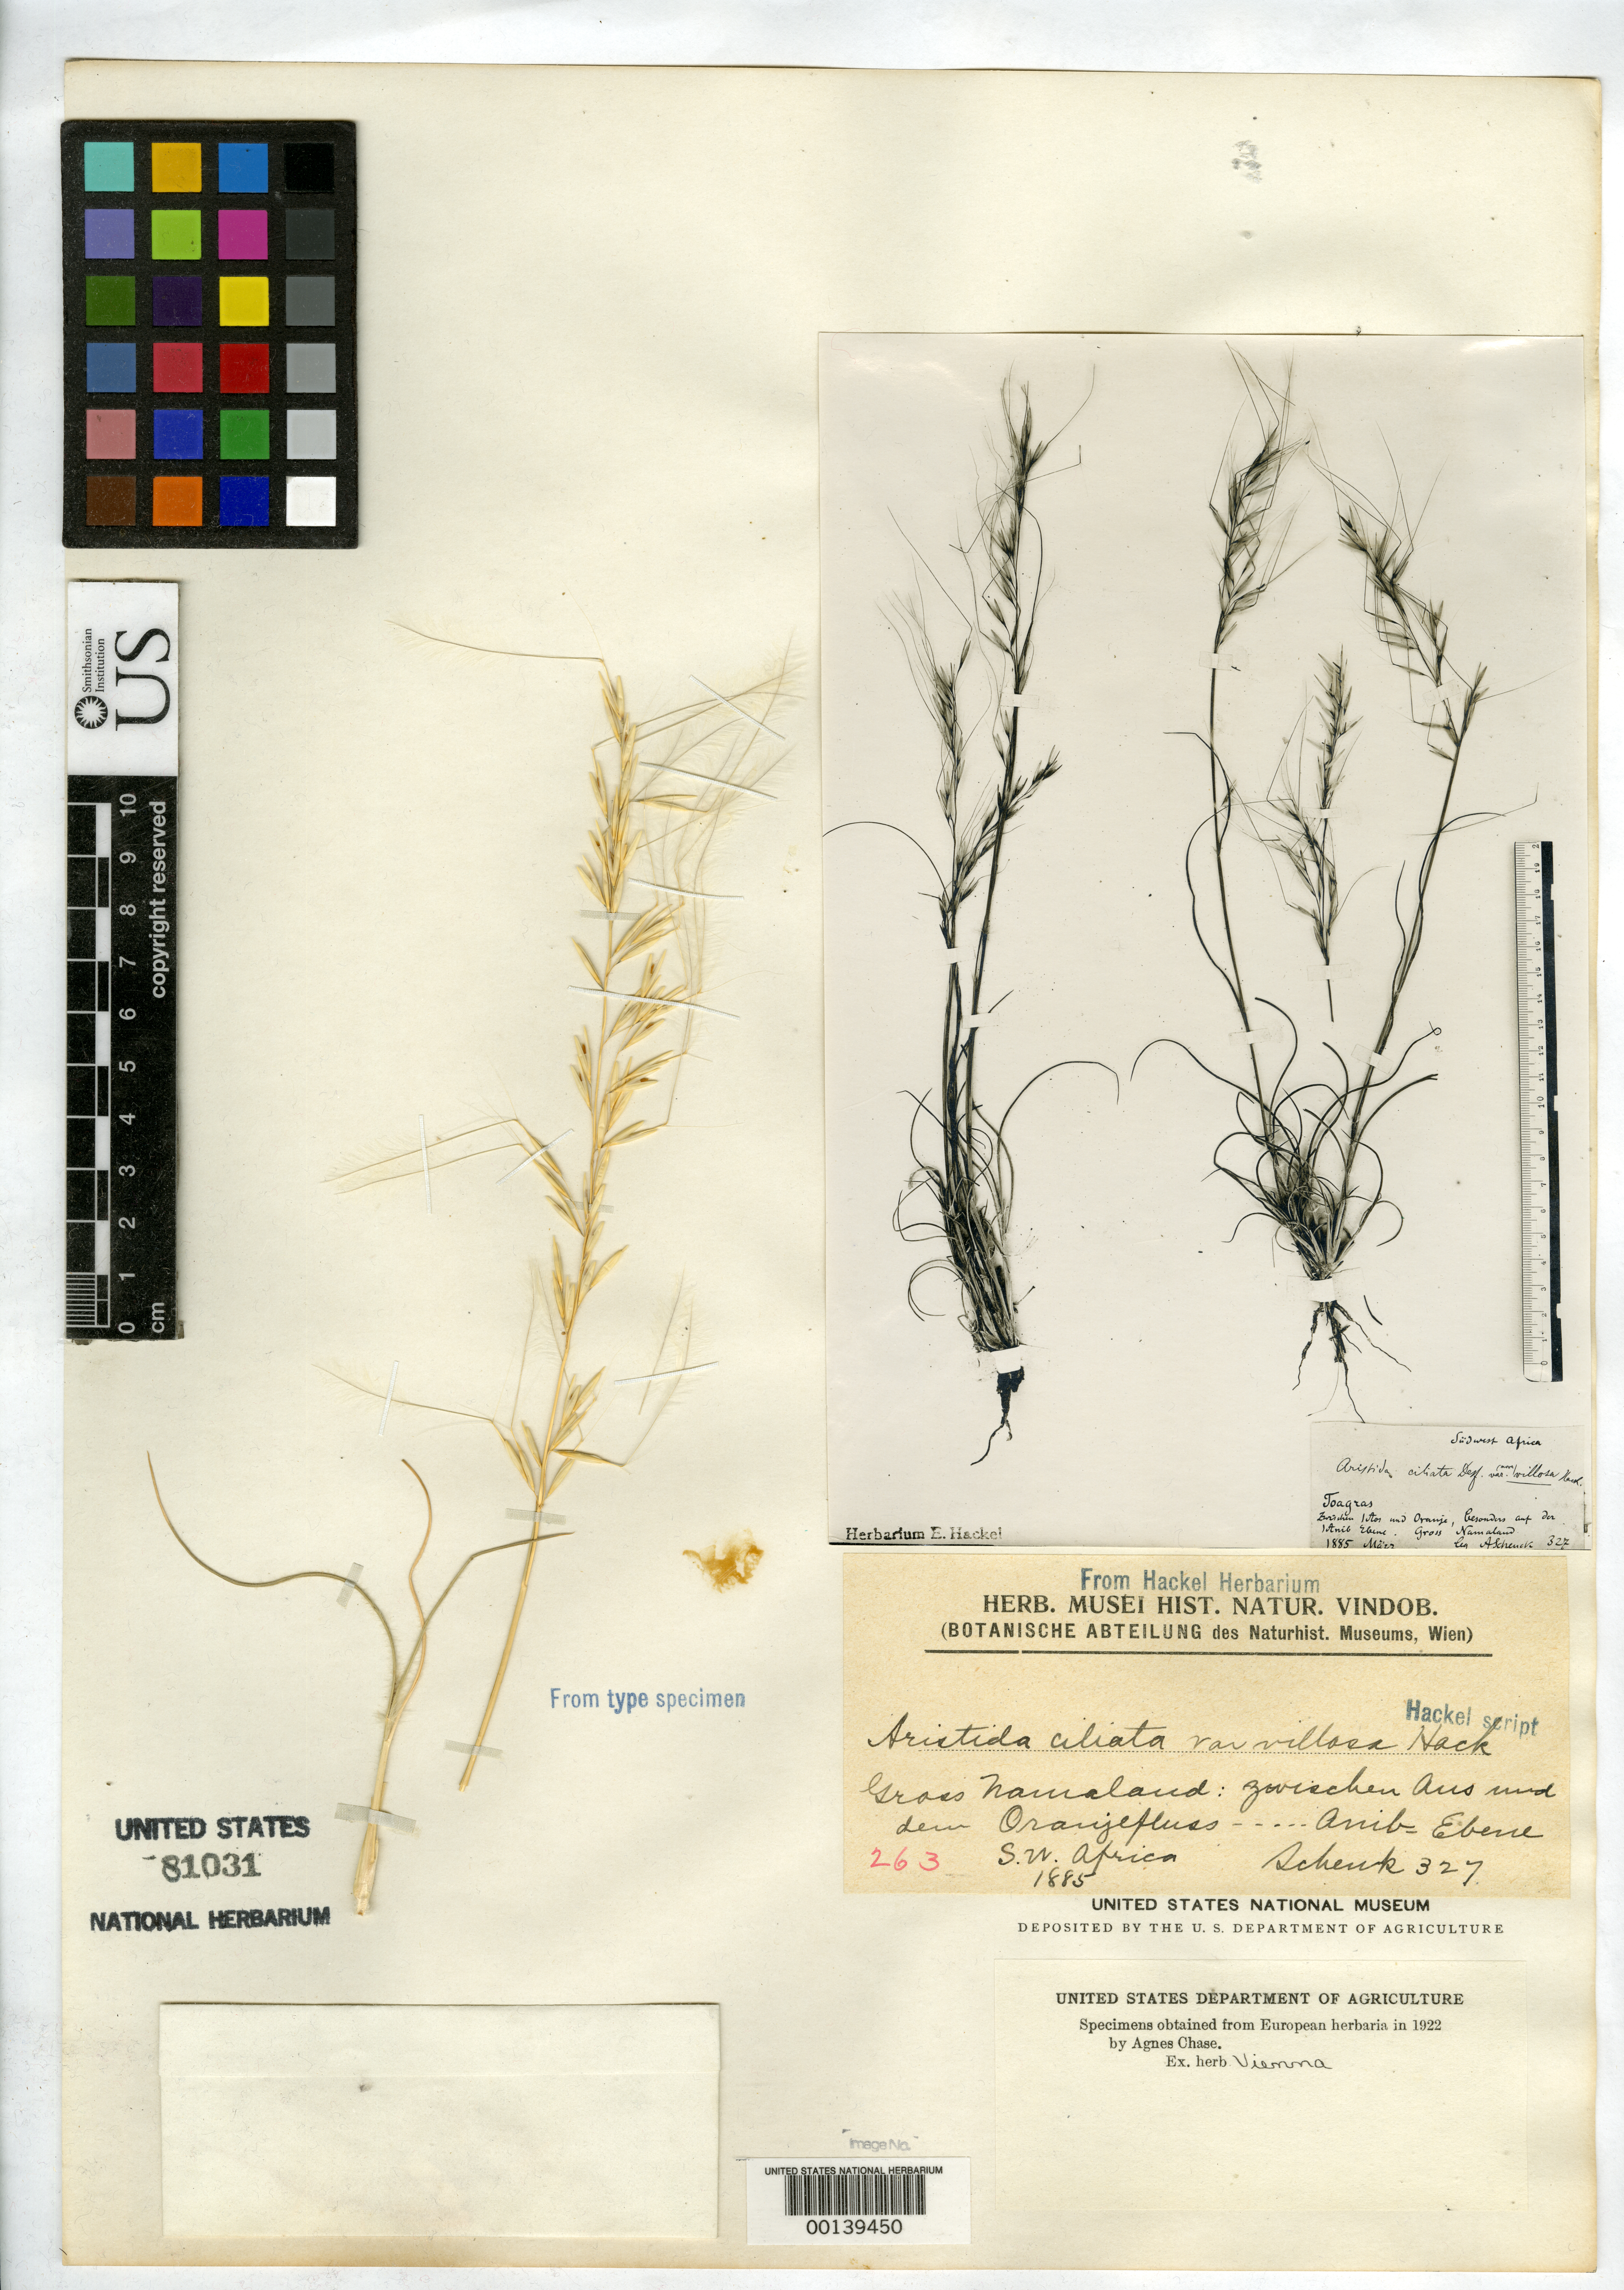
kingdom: Plantae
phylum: Tracheophyta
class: Liliopsida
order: Poales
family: Poaceae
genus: Aristida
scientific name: Aristida ciliata var. villosa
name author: Hack.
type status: Type Fragment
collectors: A. Schenck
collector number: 327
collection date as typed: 1885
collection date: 1885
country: Namibia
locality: Great Namaland, between Aus and the Orange River, Anib-ebene.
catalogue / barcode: US 81031